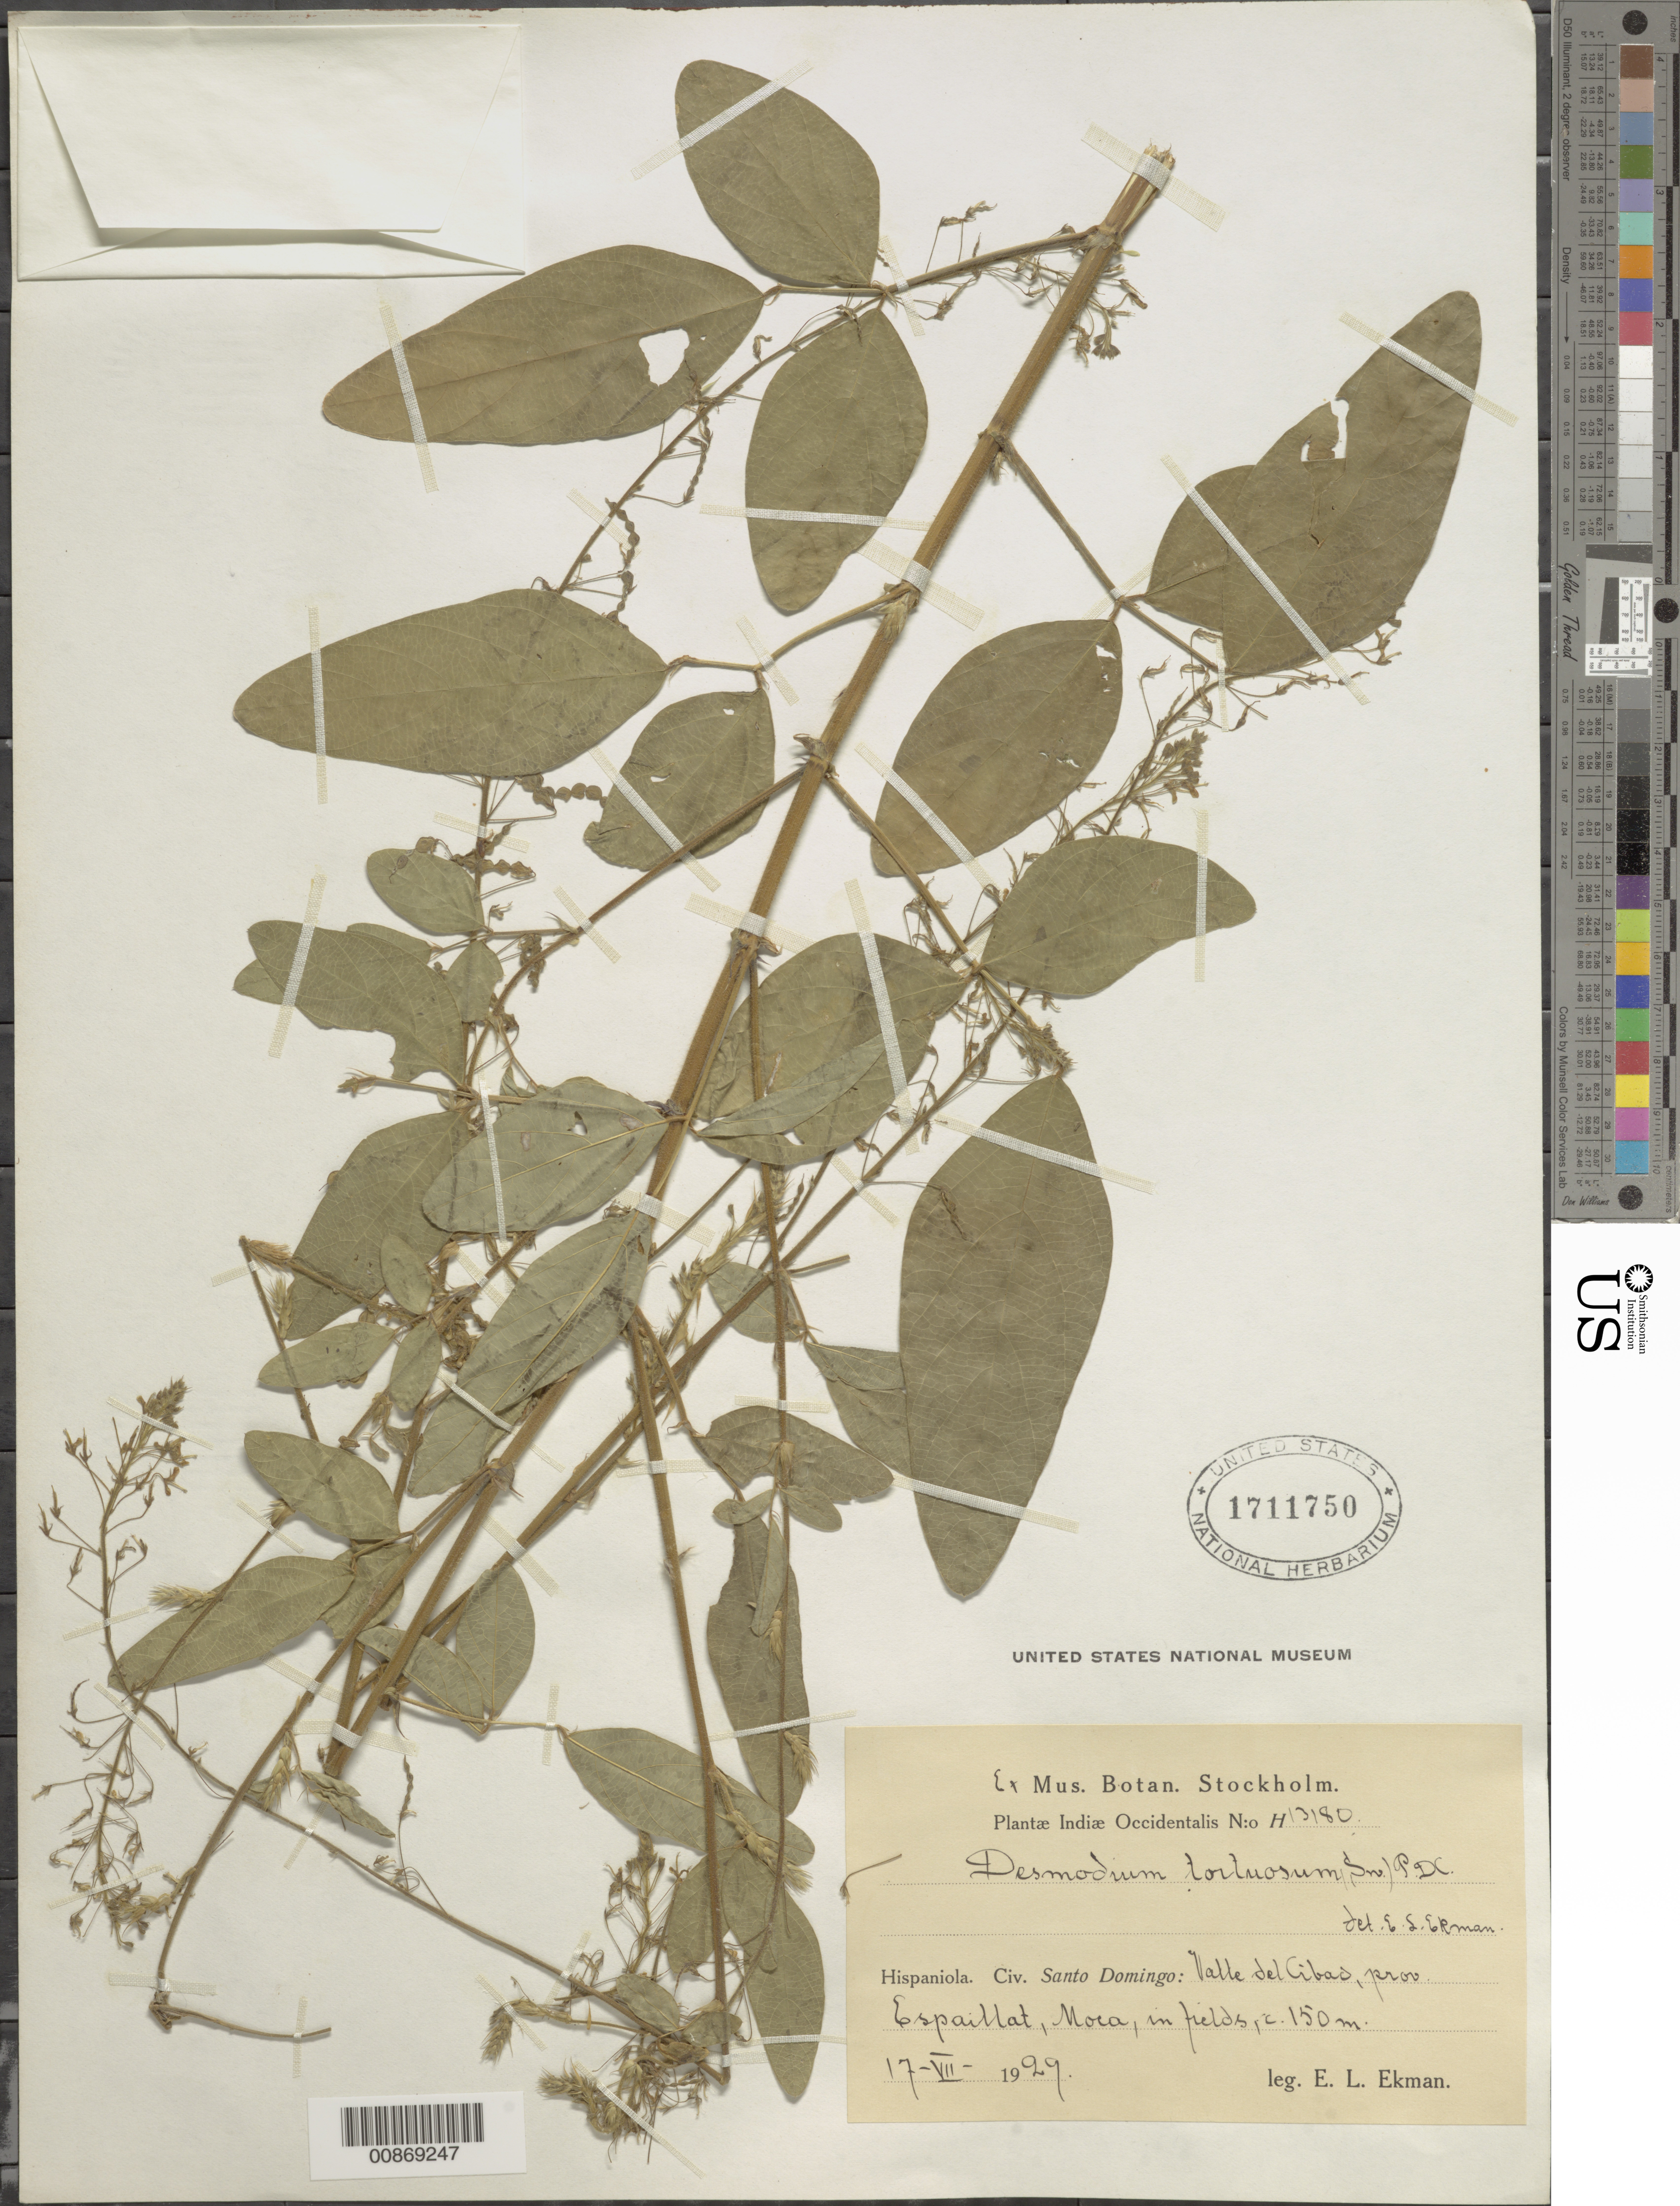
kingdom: Plantae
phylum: Tracheophyta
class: Magnoliopsida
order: Fabales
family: Fabaceae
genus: Desmodium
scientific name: Desmodium tortuosum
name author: (Sw.) DC.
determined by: Ekman, E. L.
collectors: E. L. Ekman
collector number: H 13180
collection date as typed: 17 Jul 1929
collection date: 1929-07-17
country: Dominican Republic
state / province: Espaillat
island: Hispaniola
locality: Valle del Cibao, Moca.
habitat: In fields.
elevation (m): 150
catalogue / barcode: US 1711750